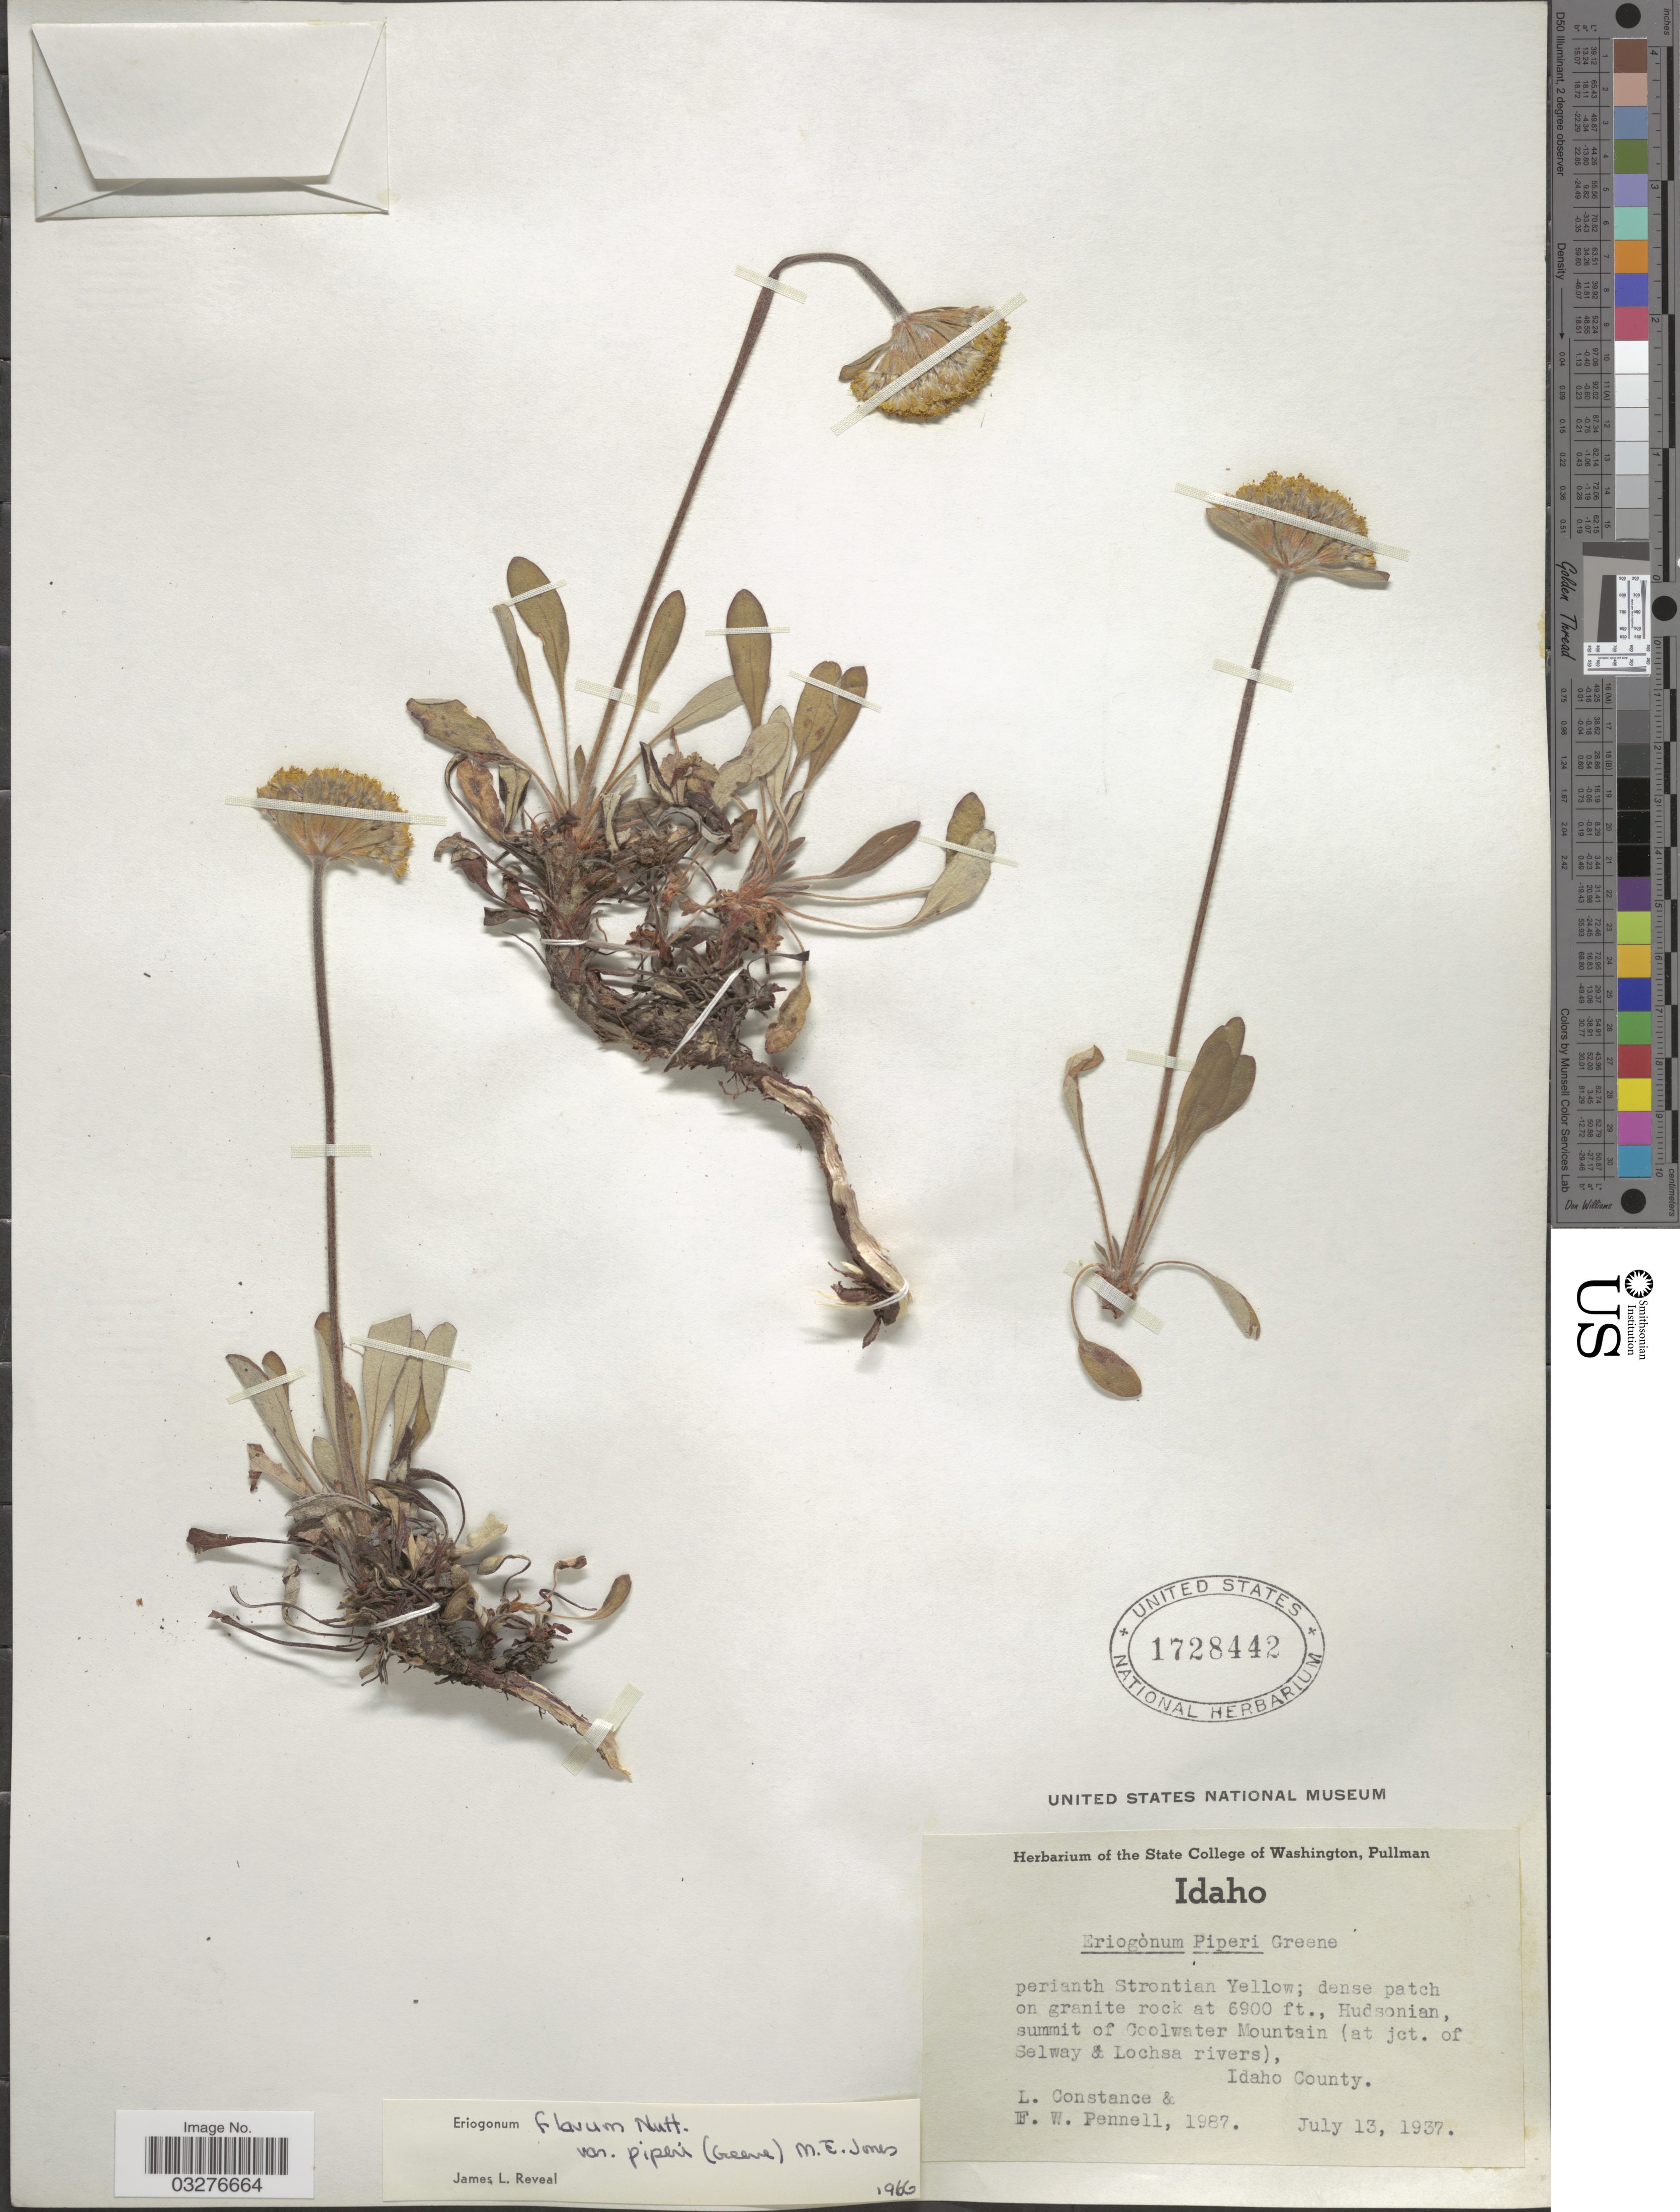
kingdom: Plantae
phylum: Tracheophyta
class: Magnoliopsida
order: Caryophyllales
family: Polygonaceae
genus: Eriogonum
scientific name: Eriogonum flavum var. piperi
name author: M.E. Jones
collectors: L. Constance & F. W. Pennell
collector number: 1987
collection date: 1937-07-13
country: United States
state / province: Idaho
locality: Hudsonian, summit of Coolwater Mountain (at jct. of Selway & Lochsa rivers), Idaho County.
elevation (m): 2103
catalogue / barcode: US 1728442